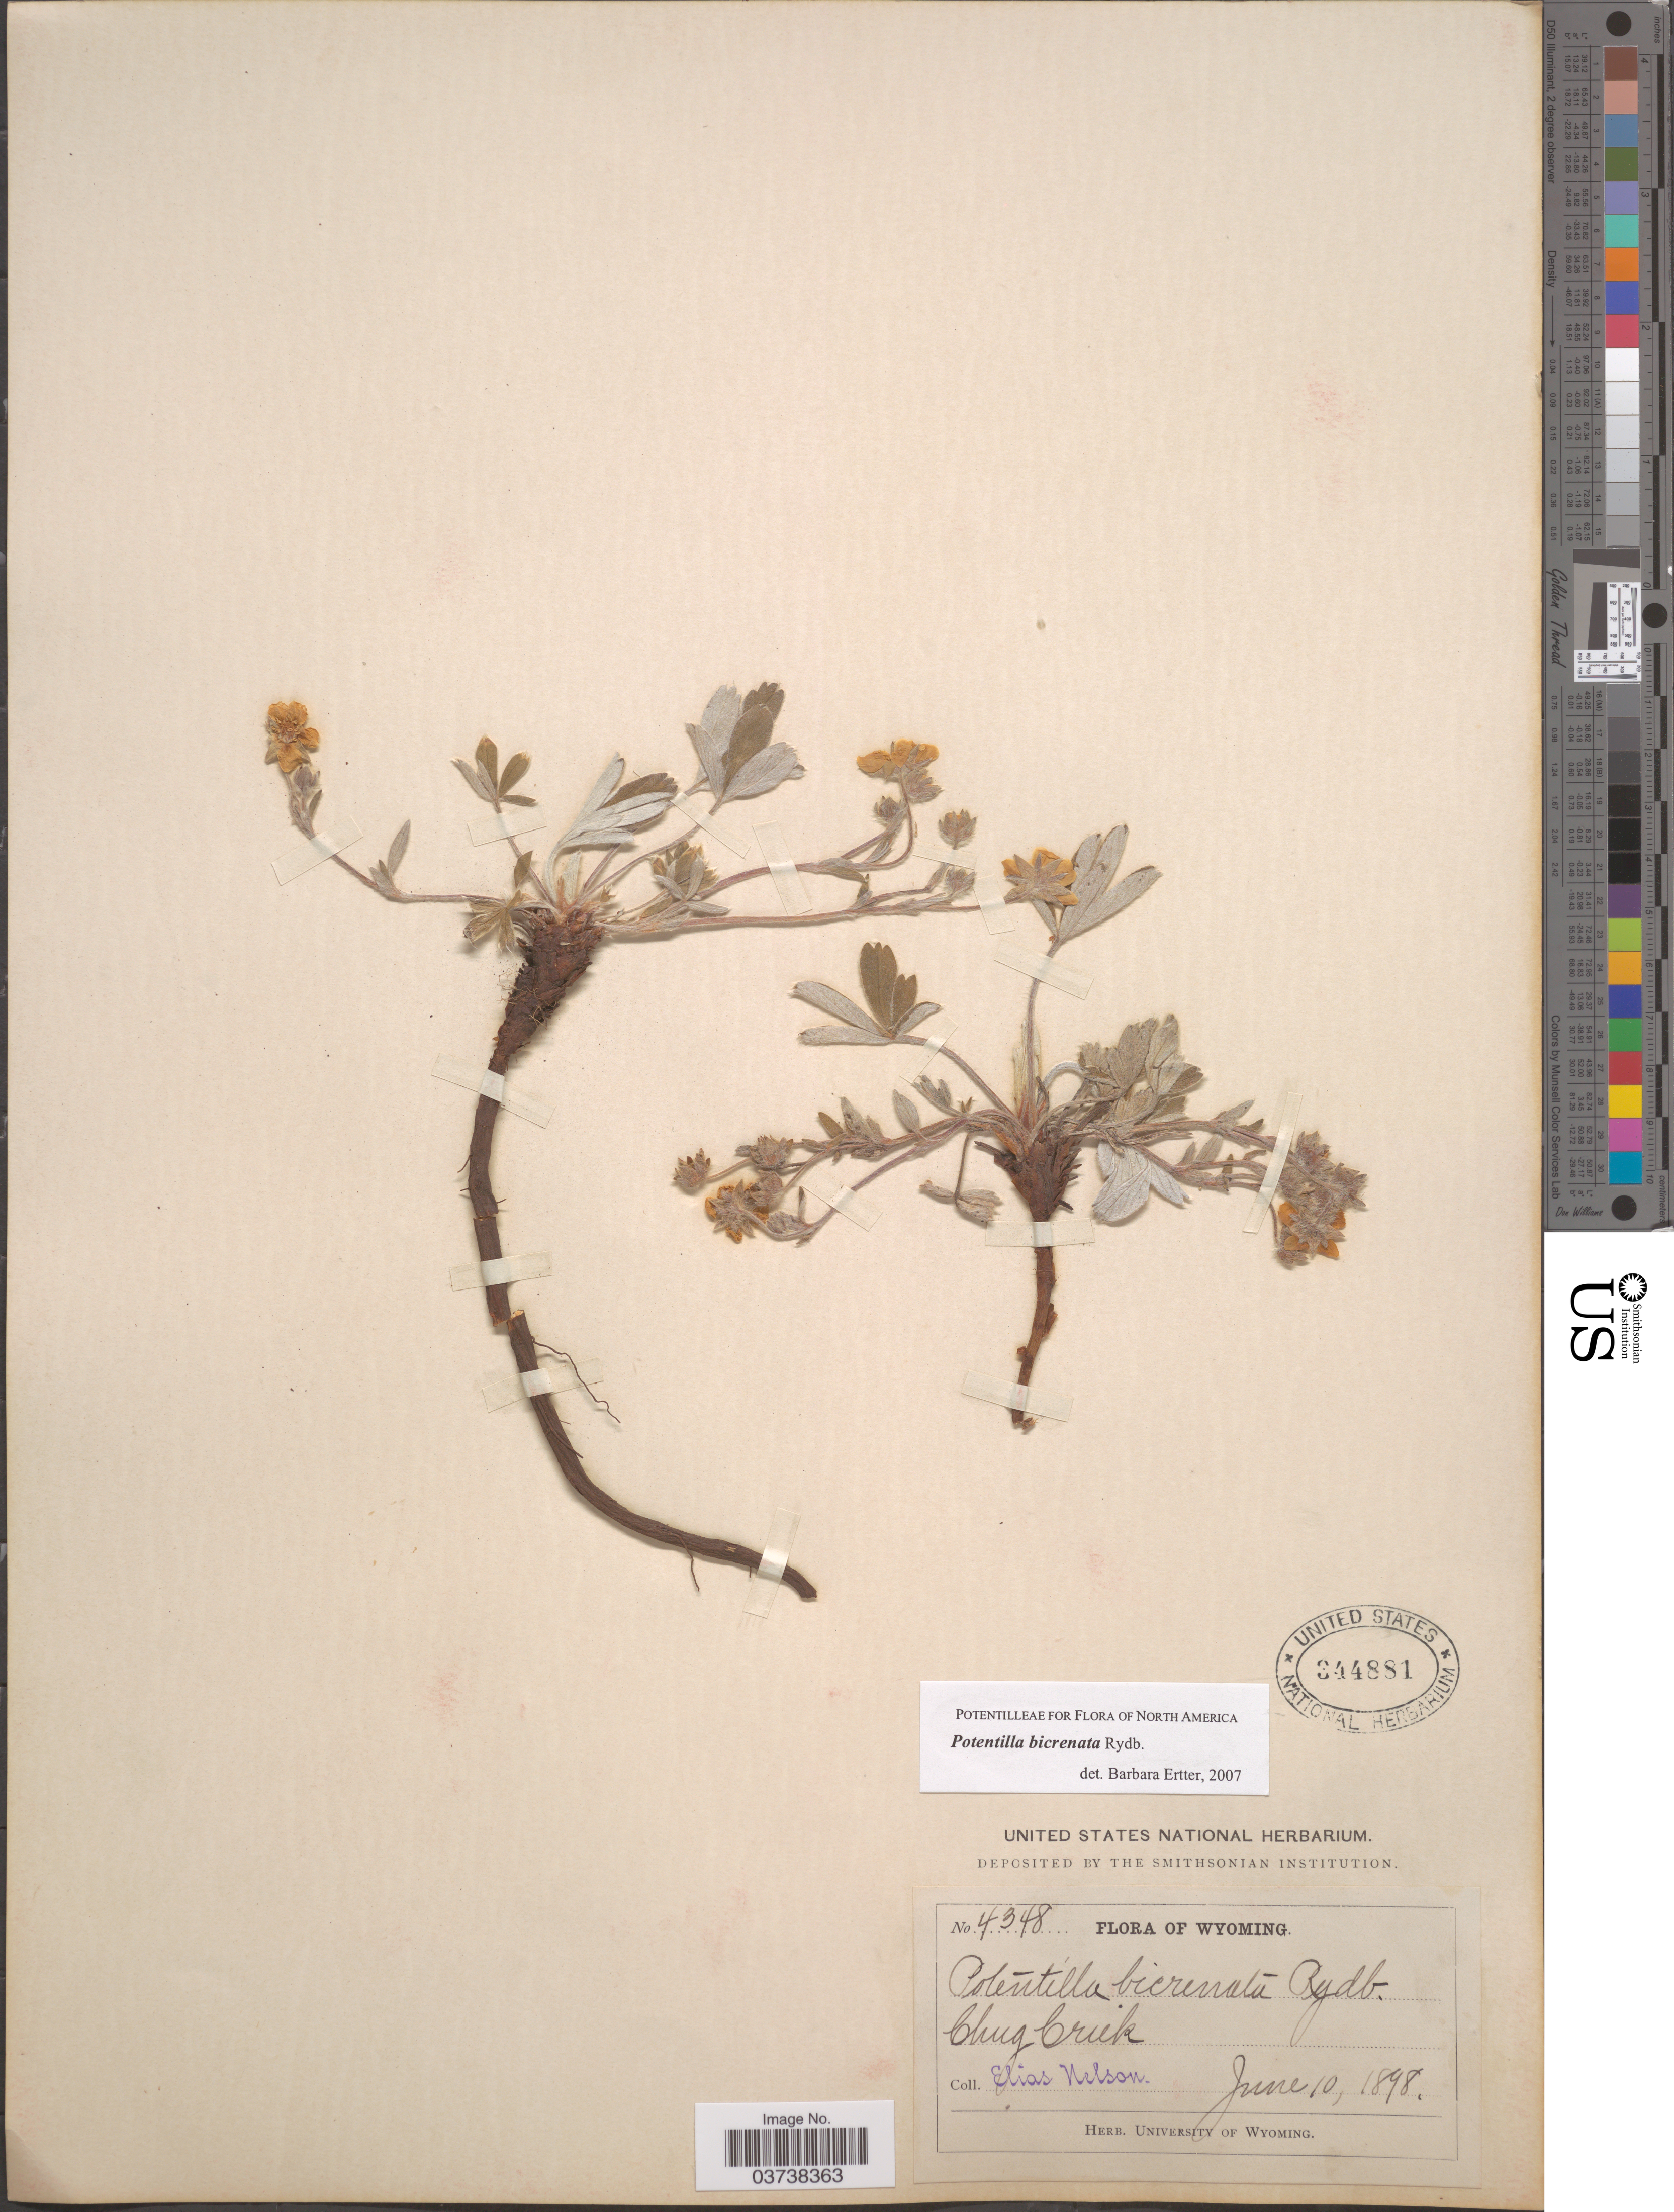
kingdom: Plantae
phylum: Tracheophyta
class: Magnoliopsida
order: Rosales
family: Rosaceae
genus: Potentilla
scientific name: Potentilla bicrenata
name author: Rydb.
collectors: E. Nelson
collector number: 4348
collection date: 1898-06-10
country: United States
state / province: Wyoming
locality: Chug Creek.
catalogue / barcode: US 344881